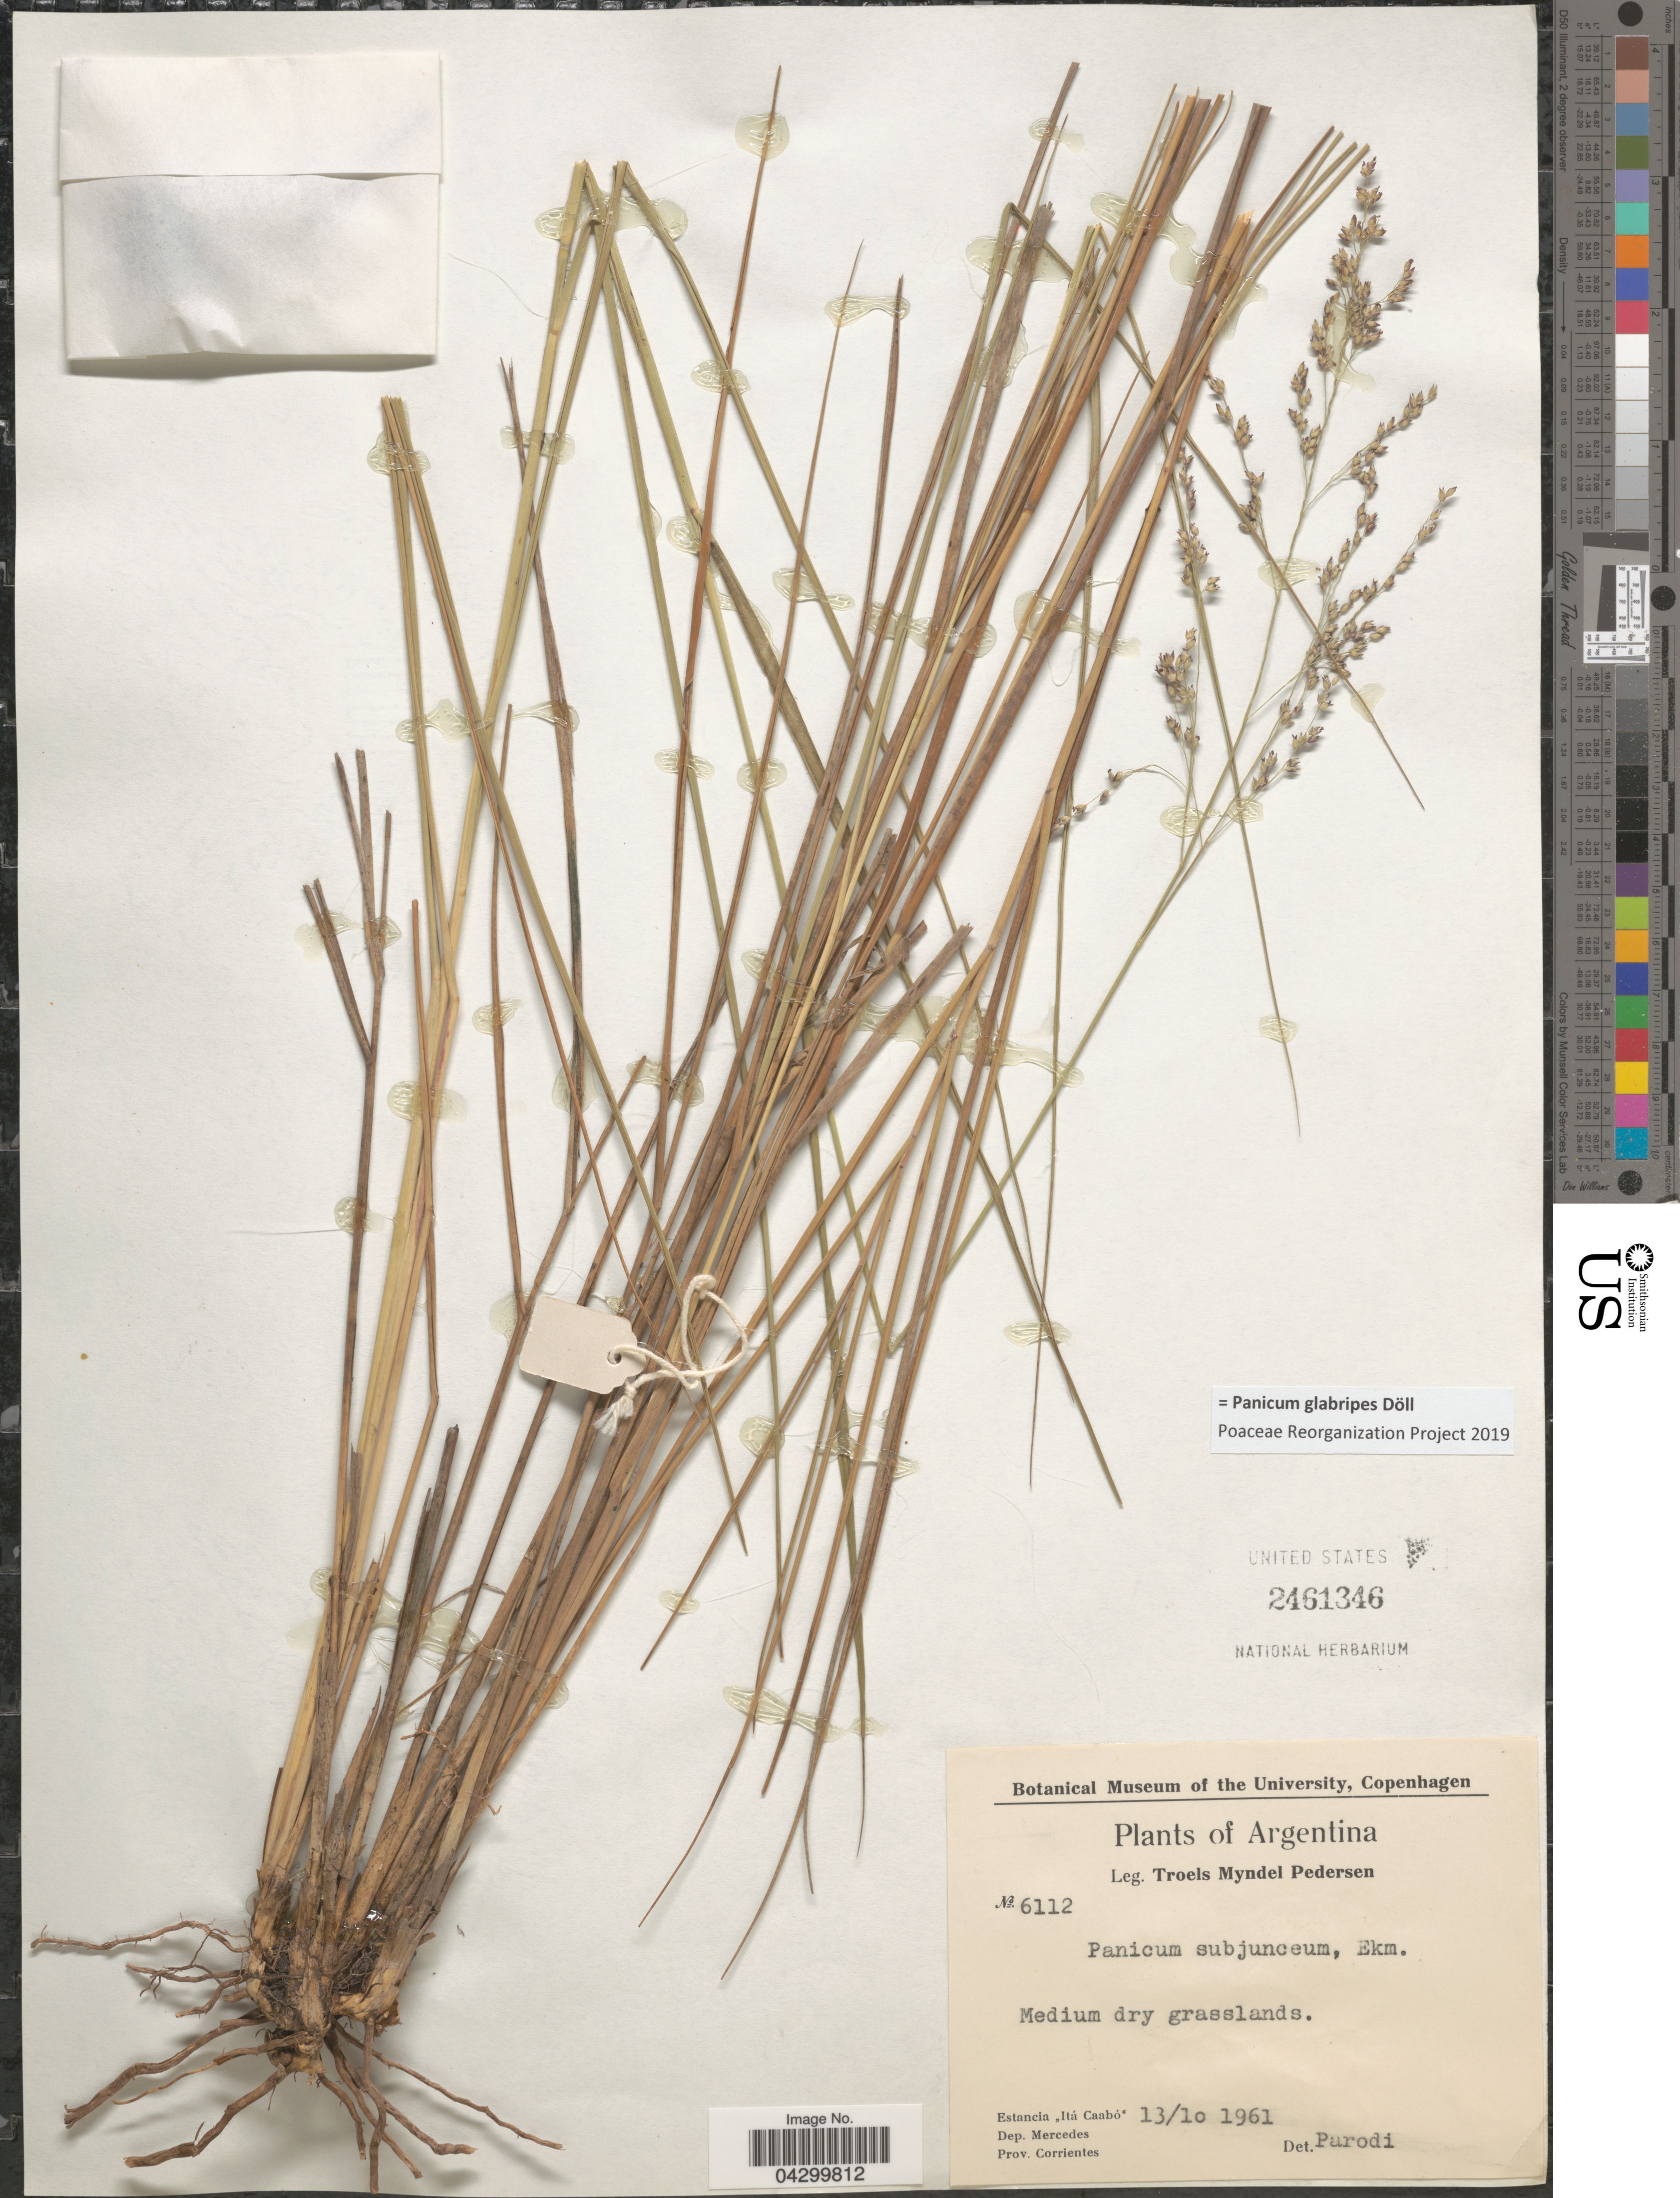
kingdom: Plantae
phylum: Tracheophyta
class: Liliopsida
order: Poales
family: Poaceae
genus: Panicum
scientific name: Panicum glabripes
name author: Döll in Mart.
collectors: T. Pederson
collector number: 6112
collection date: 1961-10-13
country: Argentina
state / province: Corrientes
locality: Estancia "Itá Caabó". Dep. Mercedes.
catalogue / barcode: US 2461346